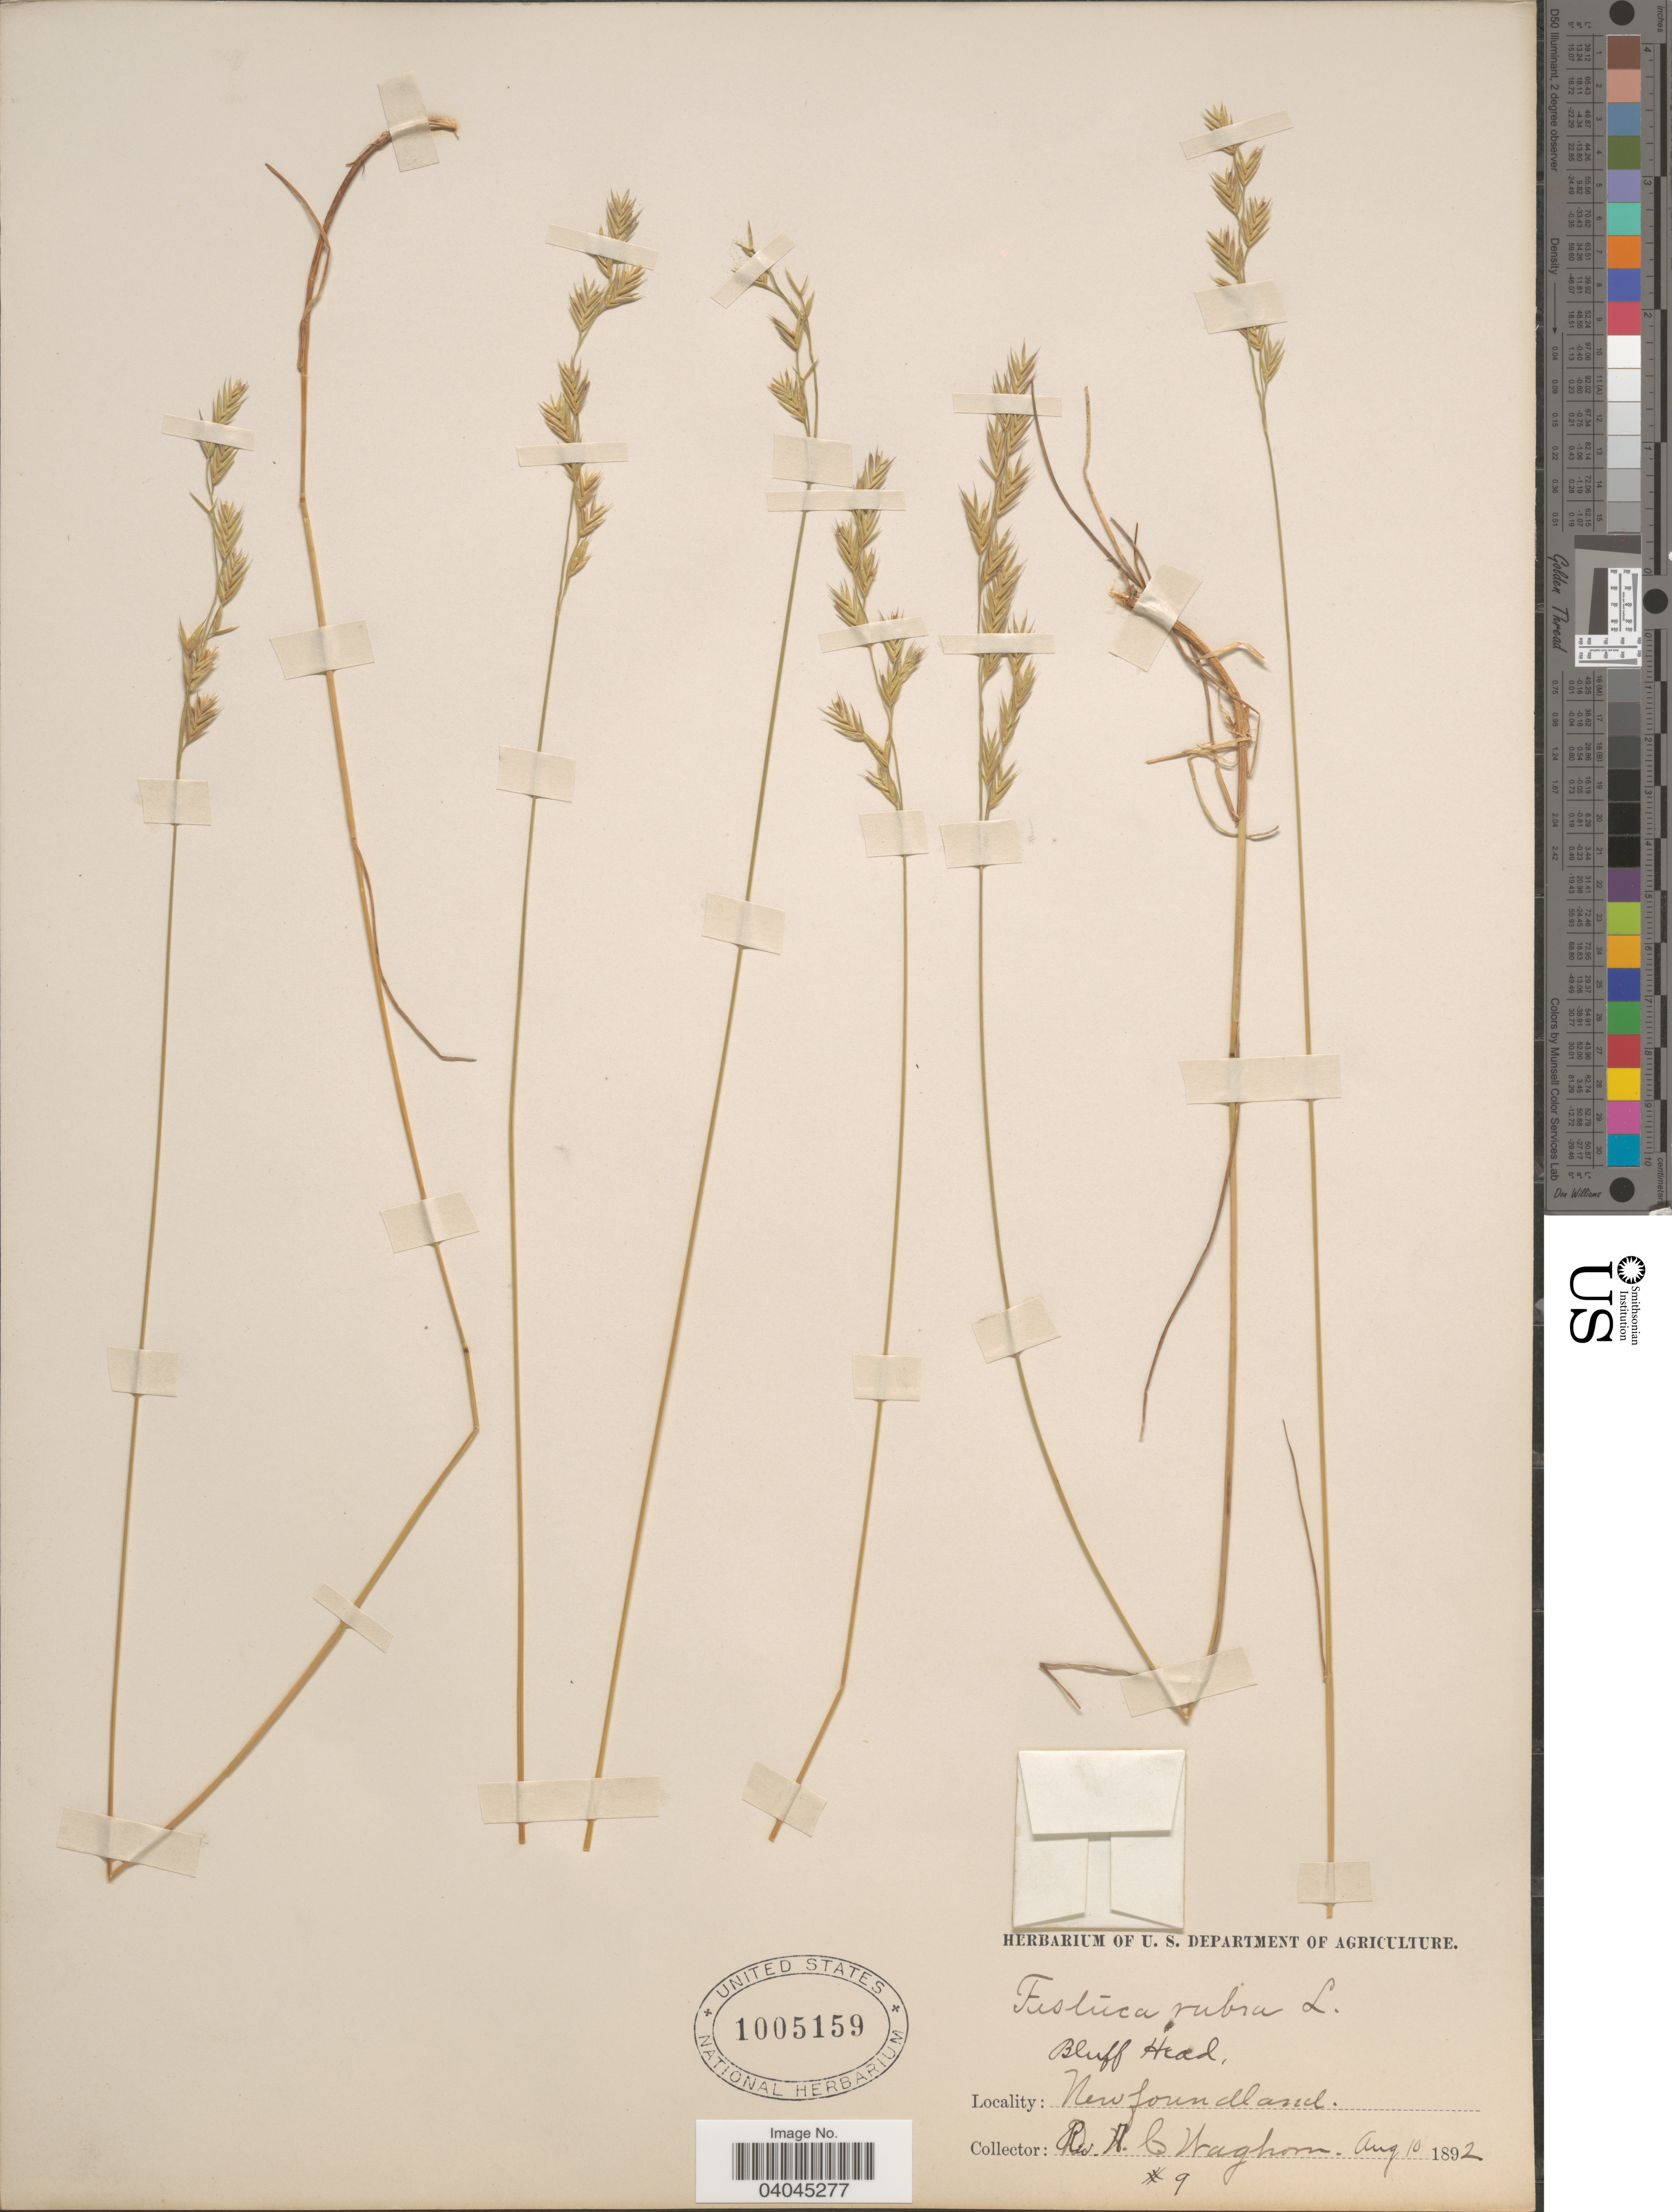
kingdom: Plantae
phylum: Tracheophyta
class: Liliopsida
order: Poales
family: Poaceae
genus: Festuca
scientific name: Festuca rubra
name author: L.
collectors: A. Waghorne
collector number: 9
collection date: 1892-08-10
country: Canada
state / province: Newfoundland and Labrador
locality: Bluff Head.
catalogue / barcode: US 1005159